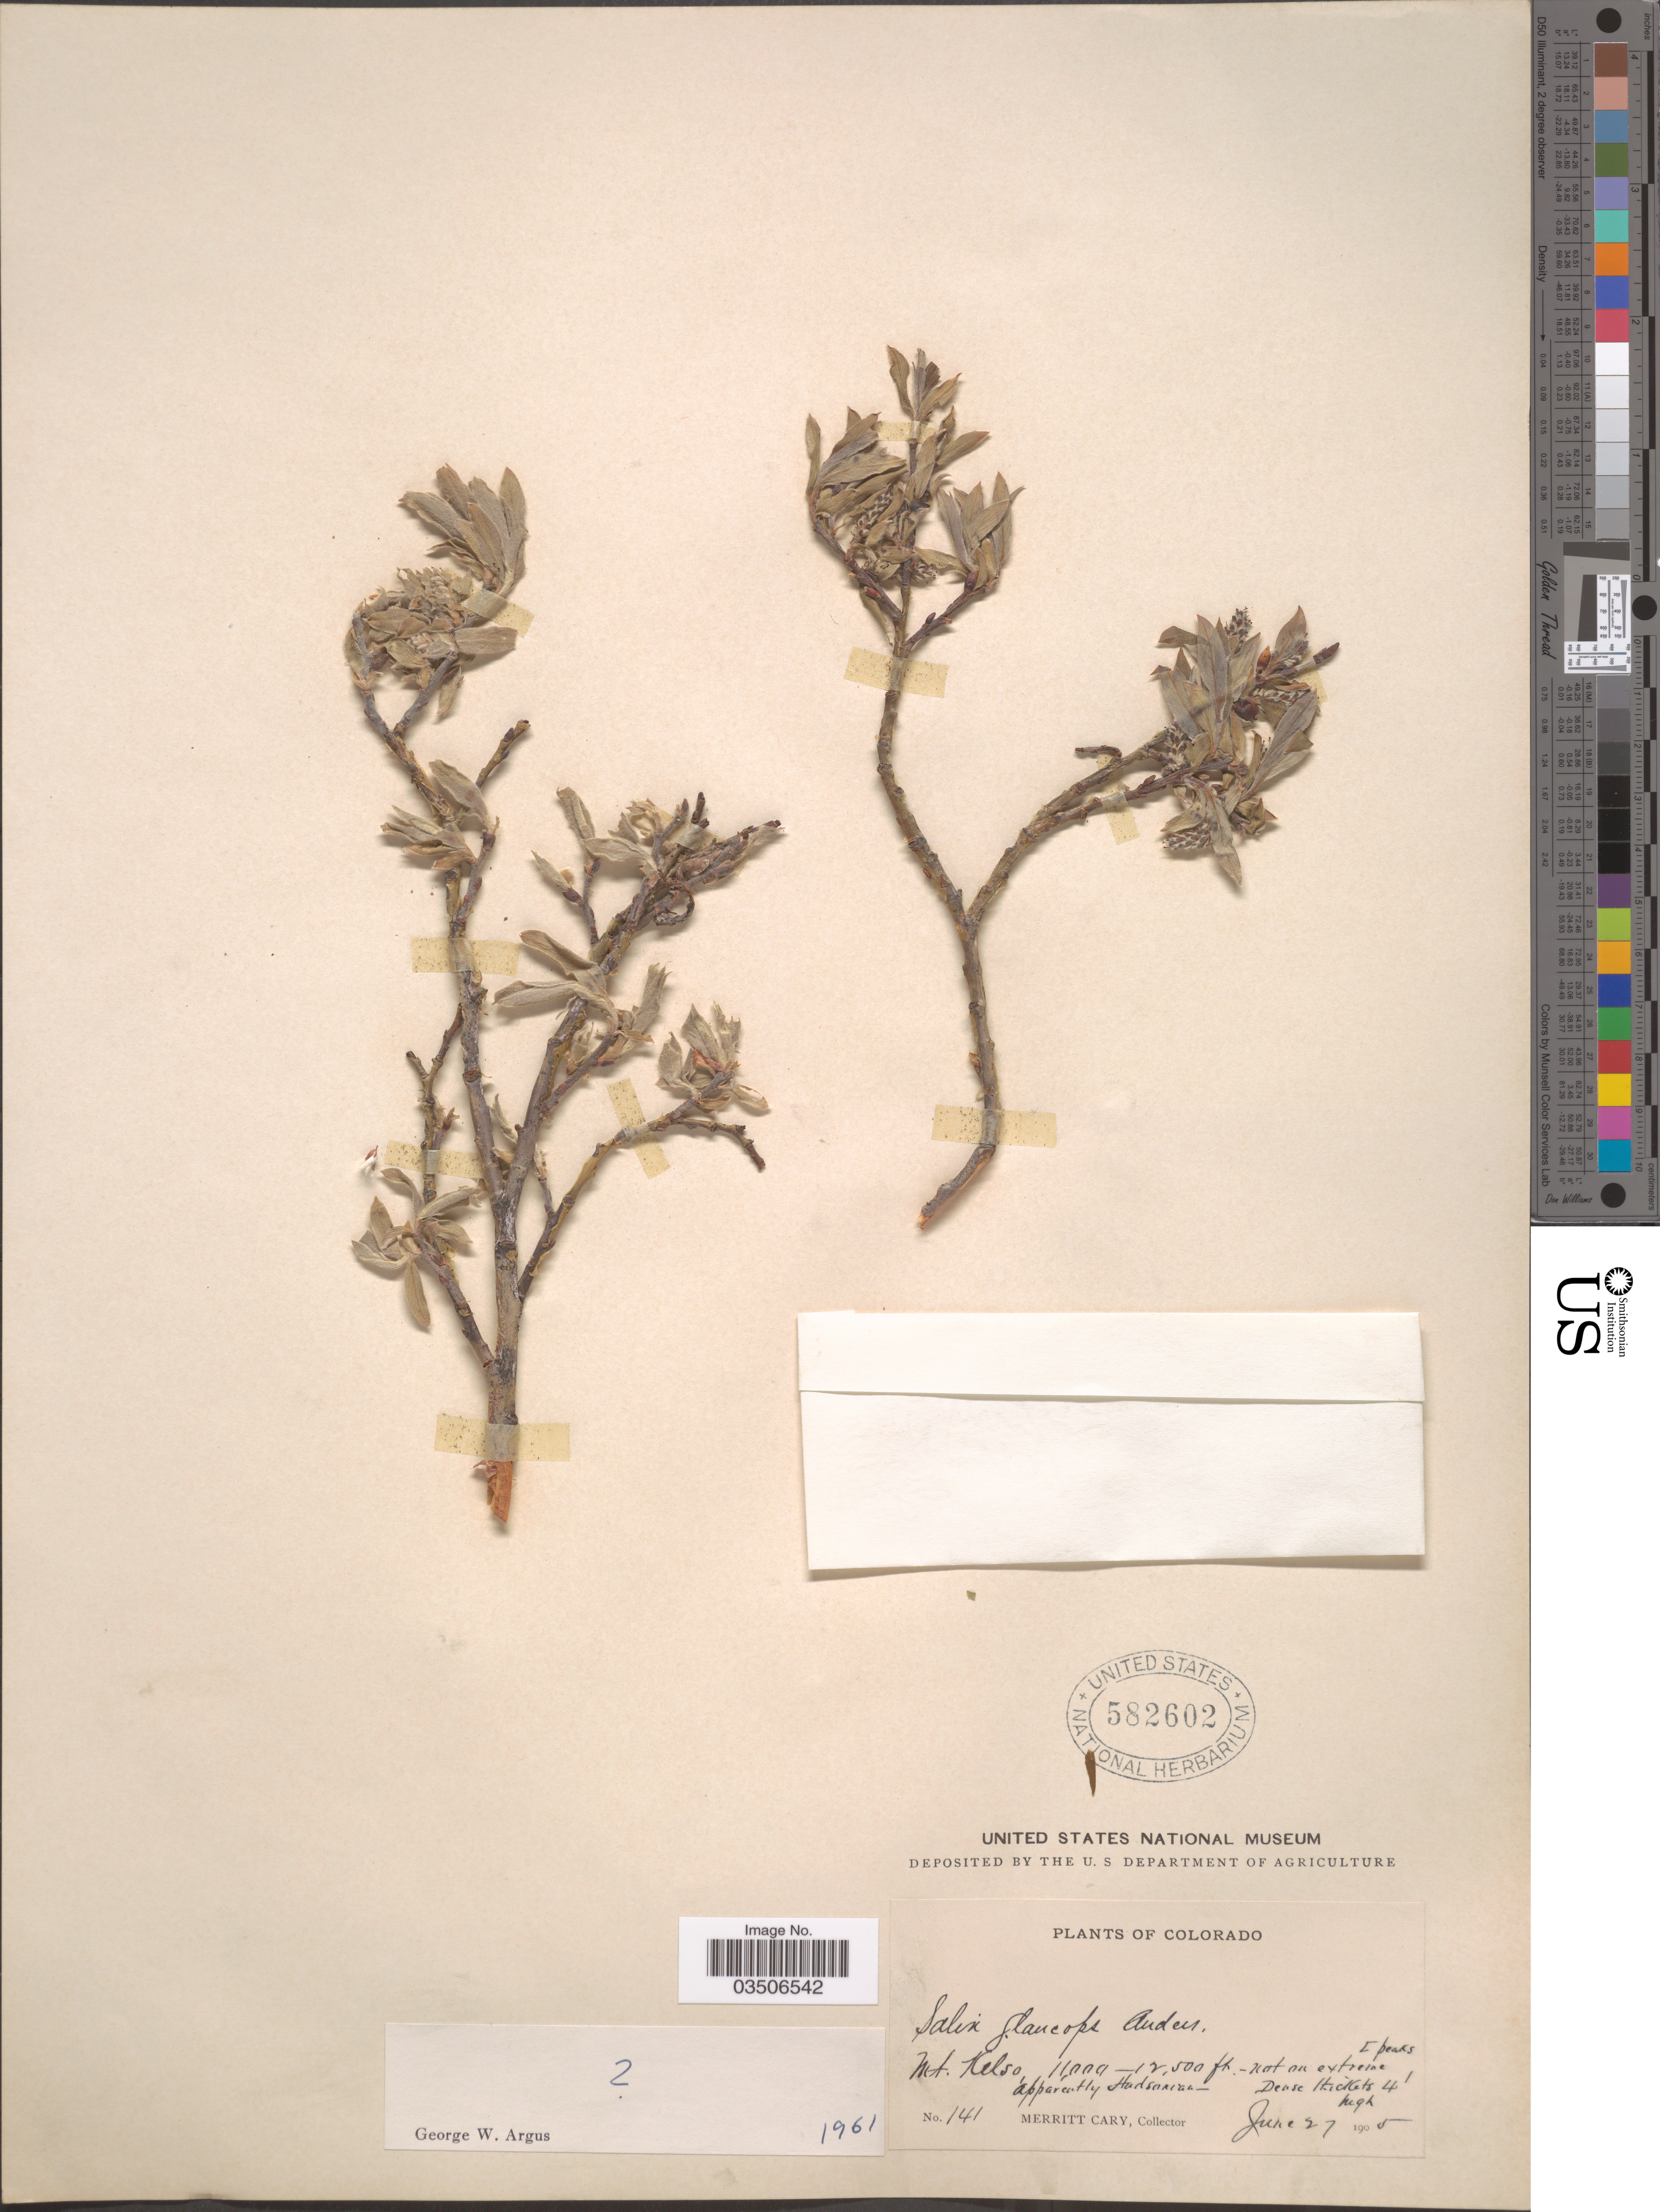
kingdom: Plantae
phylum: Tracheophyta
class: Magnoliopsida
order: Malpighiales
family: Salicaceae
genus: Salix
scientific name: Salix cordata x S. sericea Marshall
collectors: M. Cary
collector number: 141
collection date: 1905-06-27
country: United States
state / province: Colorado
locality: Mt. Kelso. Apparently Hudsonian.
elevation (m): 3353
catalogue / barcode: US 582602